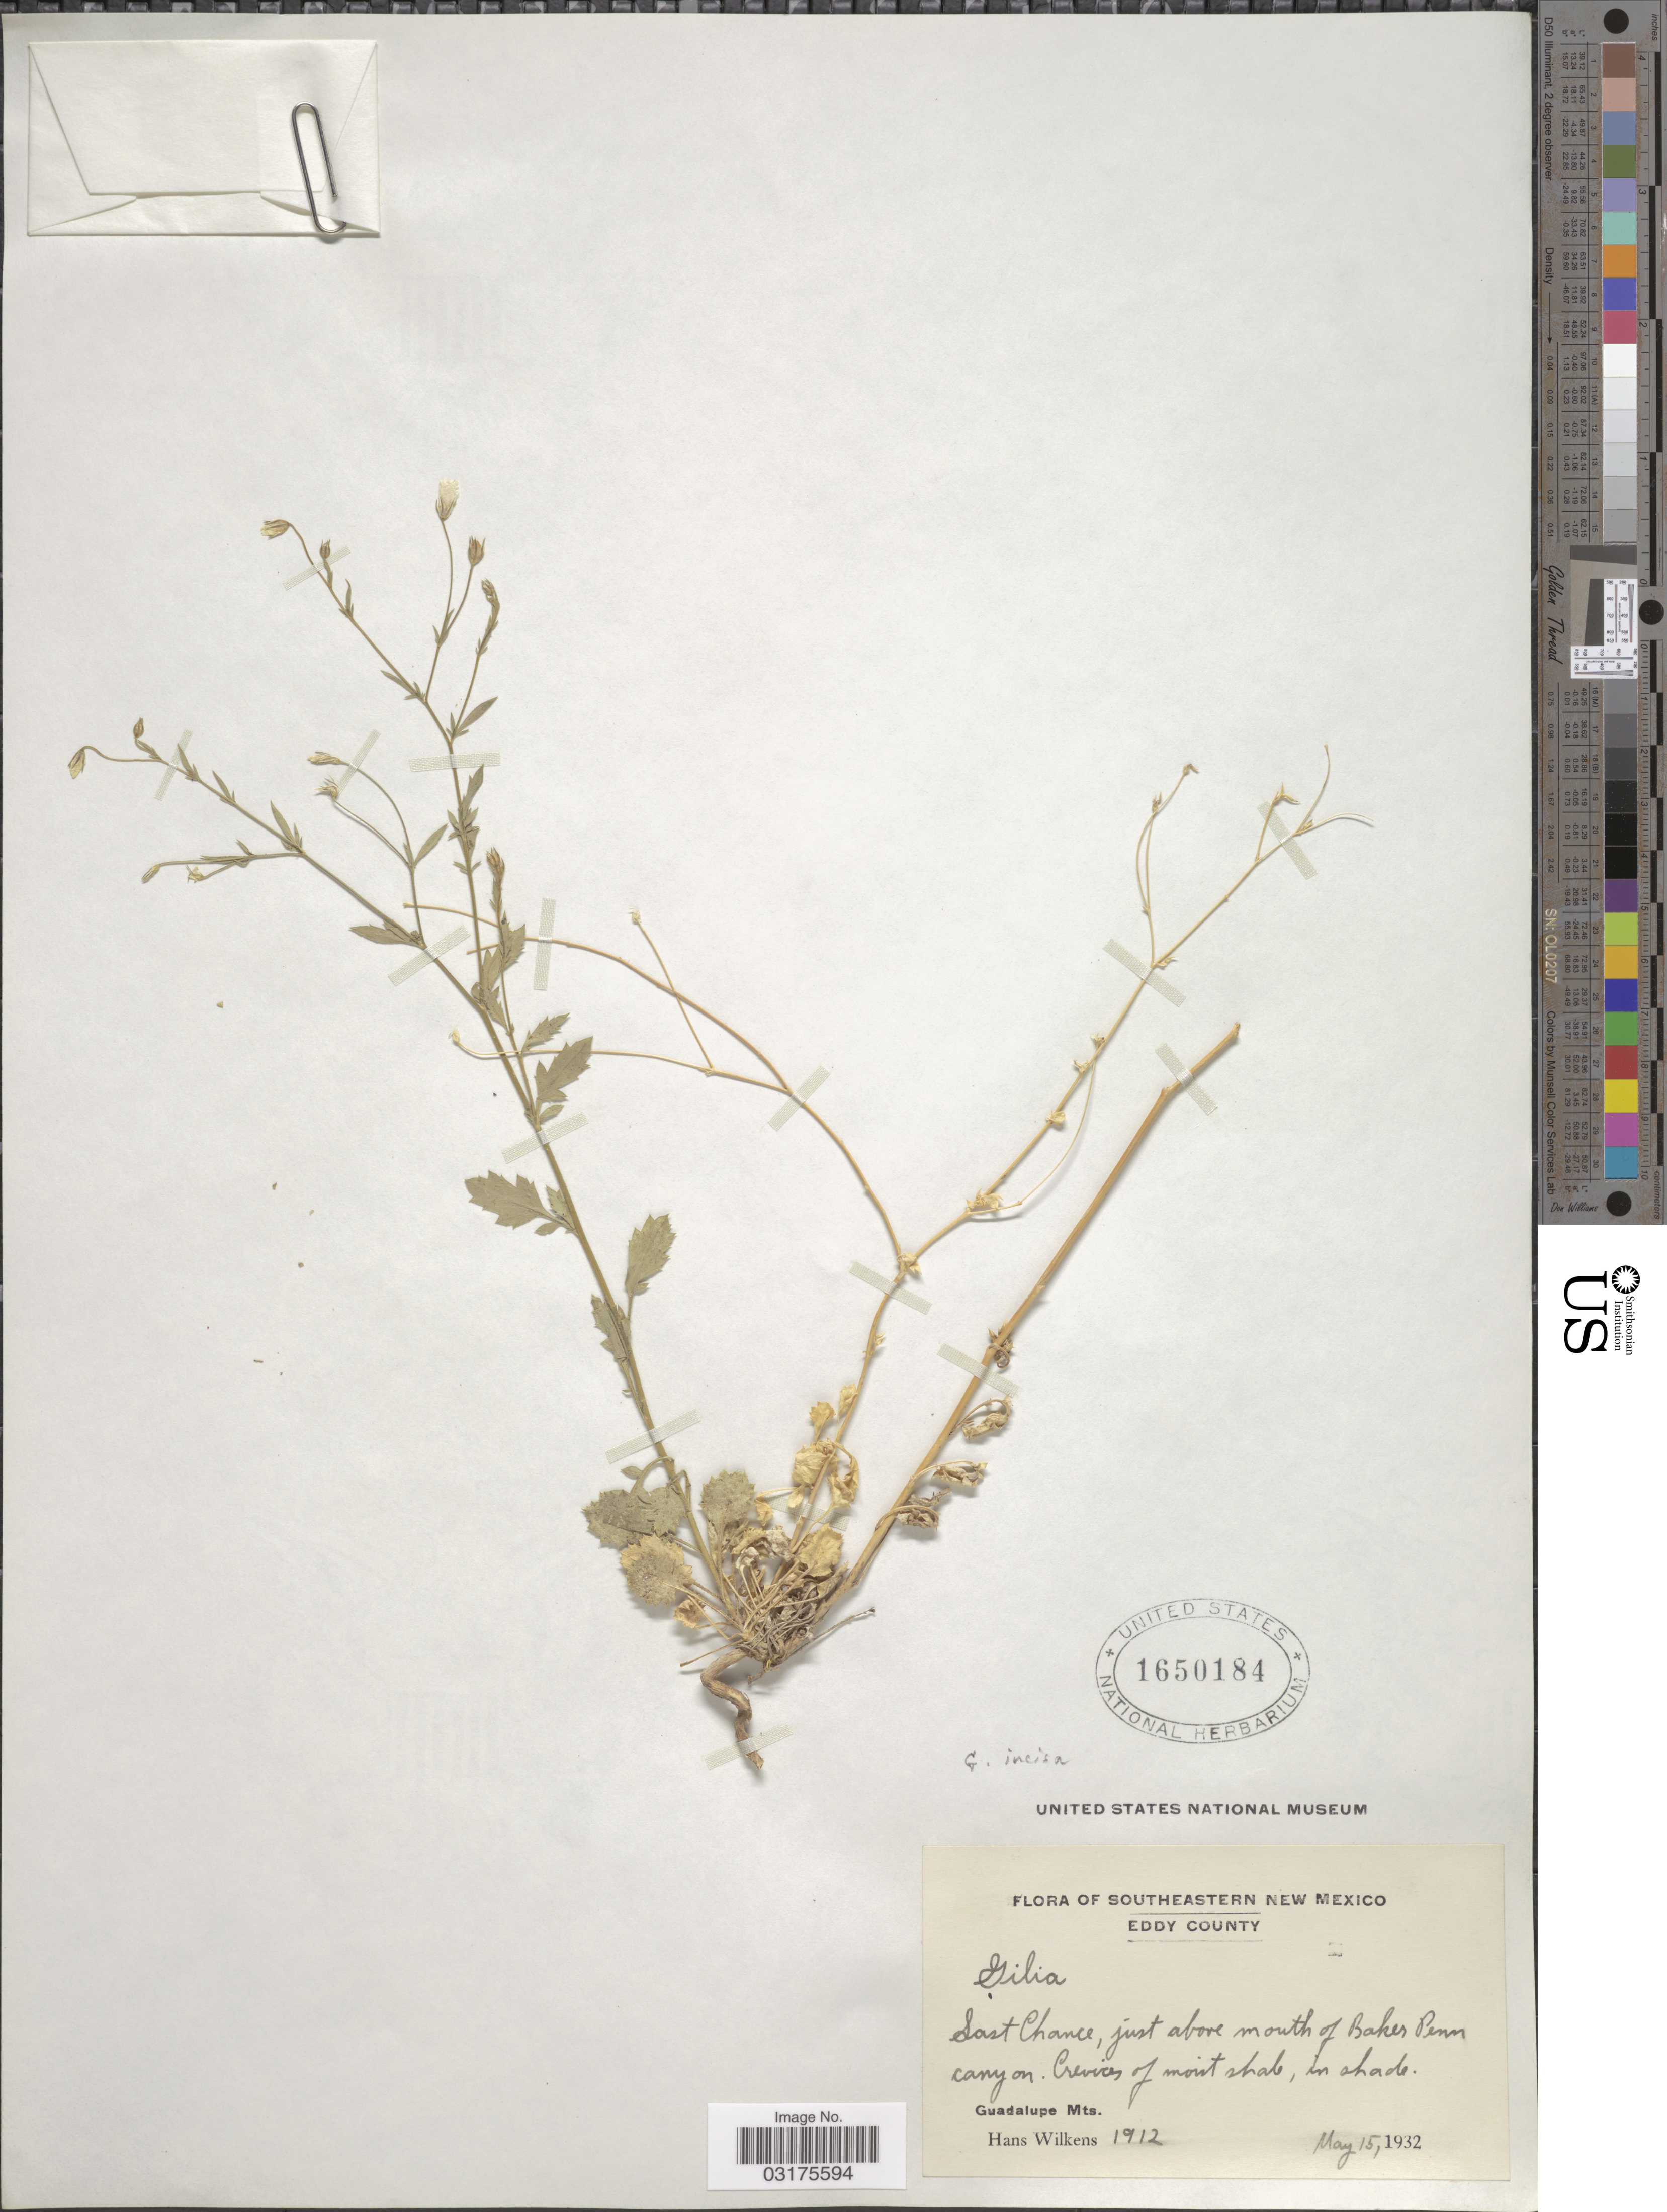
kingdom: Plantae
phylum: Tracheophyta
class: Magnoliopsida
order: Ericales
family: Polemoniaceae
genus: Giliastrum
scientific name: Giliastrum incisum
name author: (Benth.) J.M. Porter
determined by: Strong, Mark T., (BOT), Smithsonian Institution - National Museum of Natural History (UNITED STATES)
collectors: H. Wilkens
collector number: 1912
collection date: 1932-05-15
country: United States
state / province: New Mexico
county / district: Eddy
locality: Crevices of moist shale, in shade. Last Chance, just above mouth of Baker Penn canyon. Eddy County, Guadalupe Mts., Southeastern New Mexico.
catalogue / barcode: US 1650184